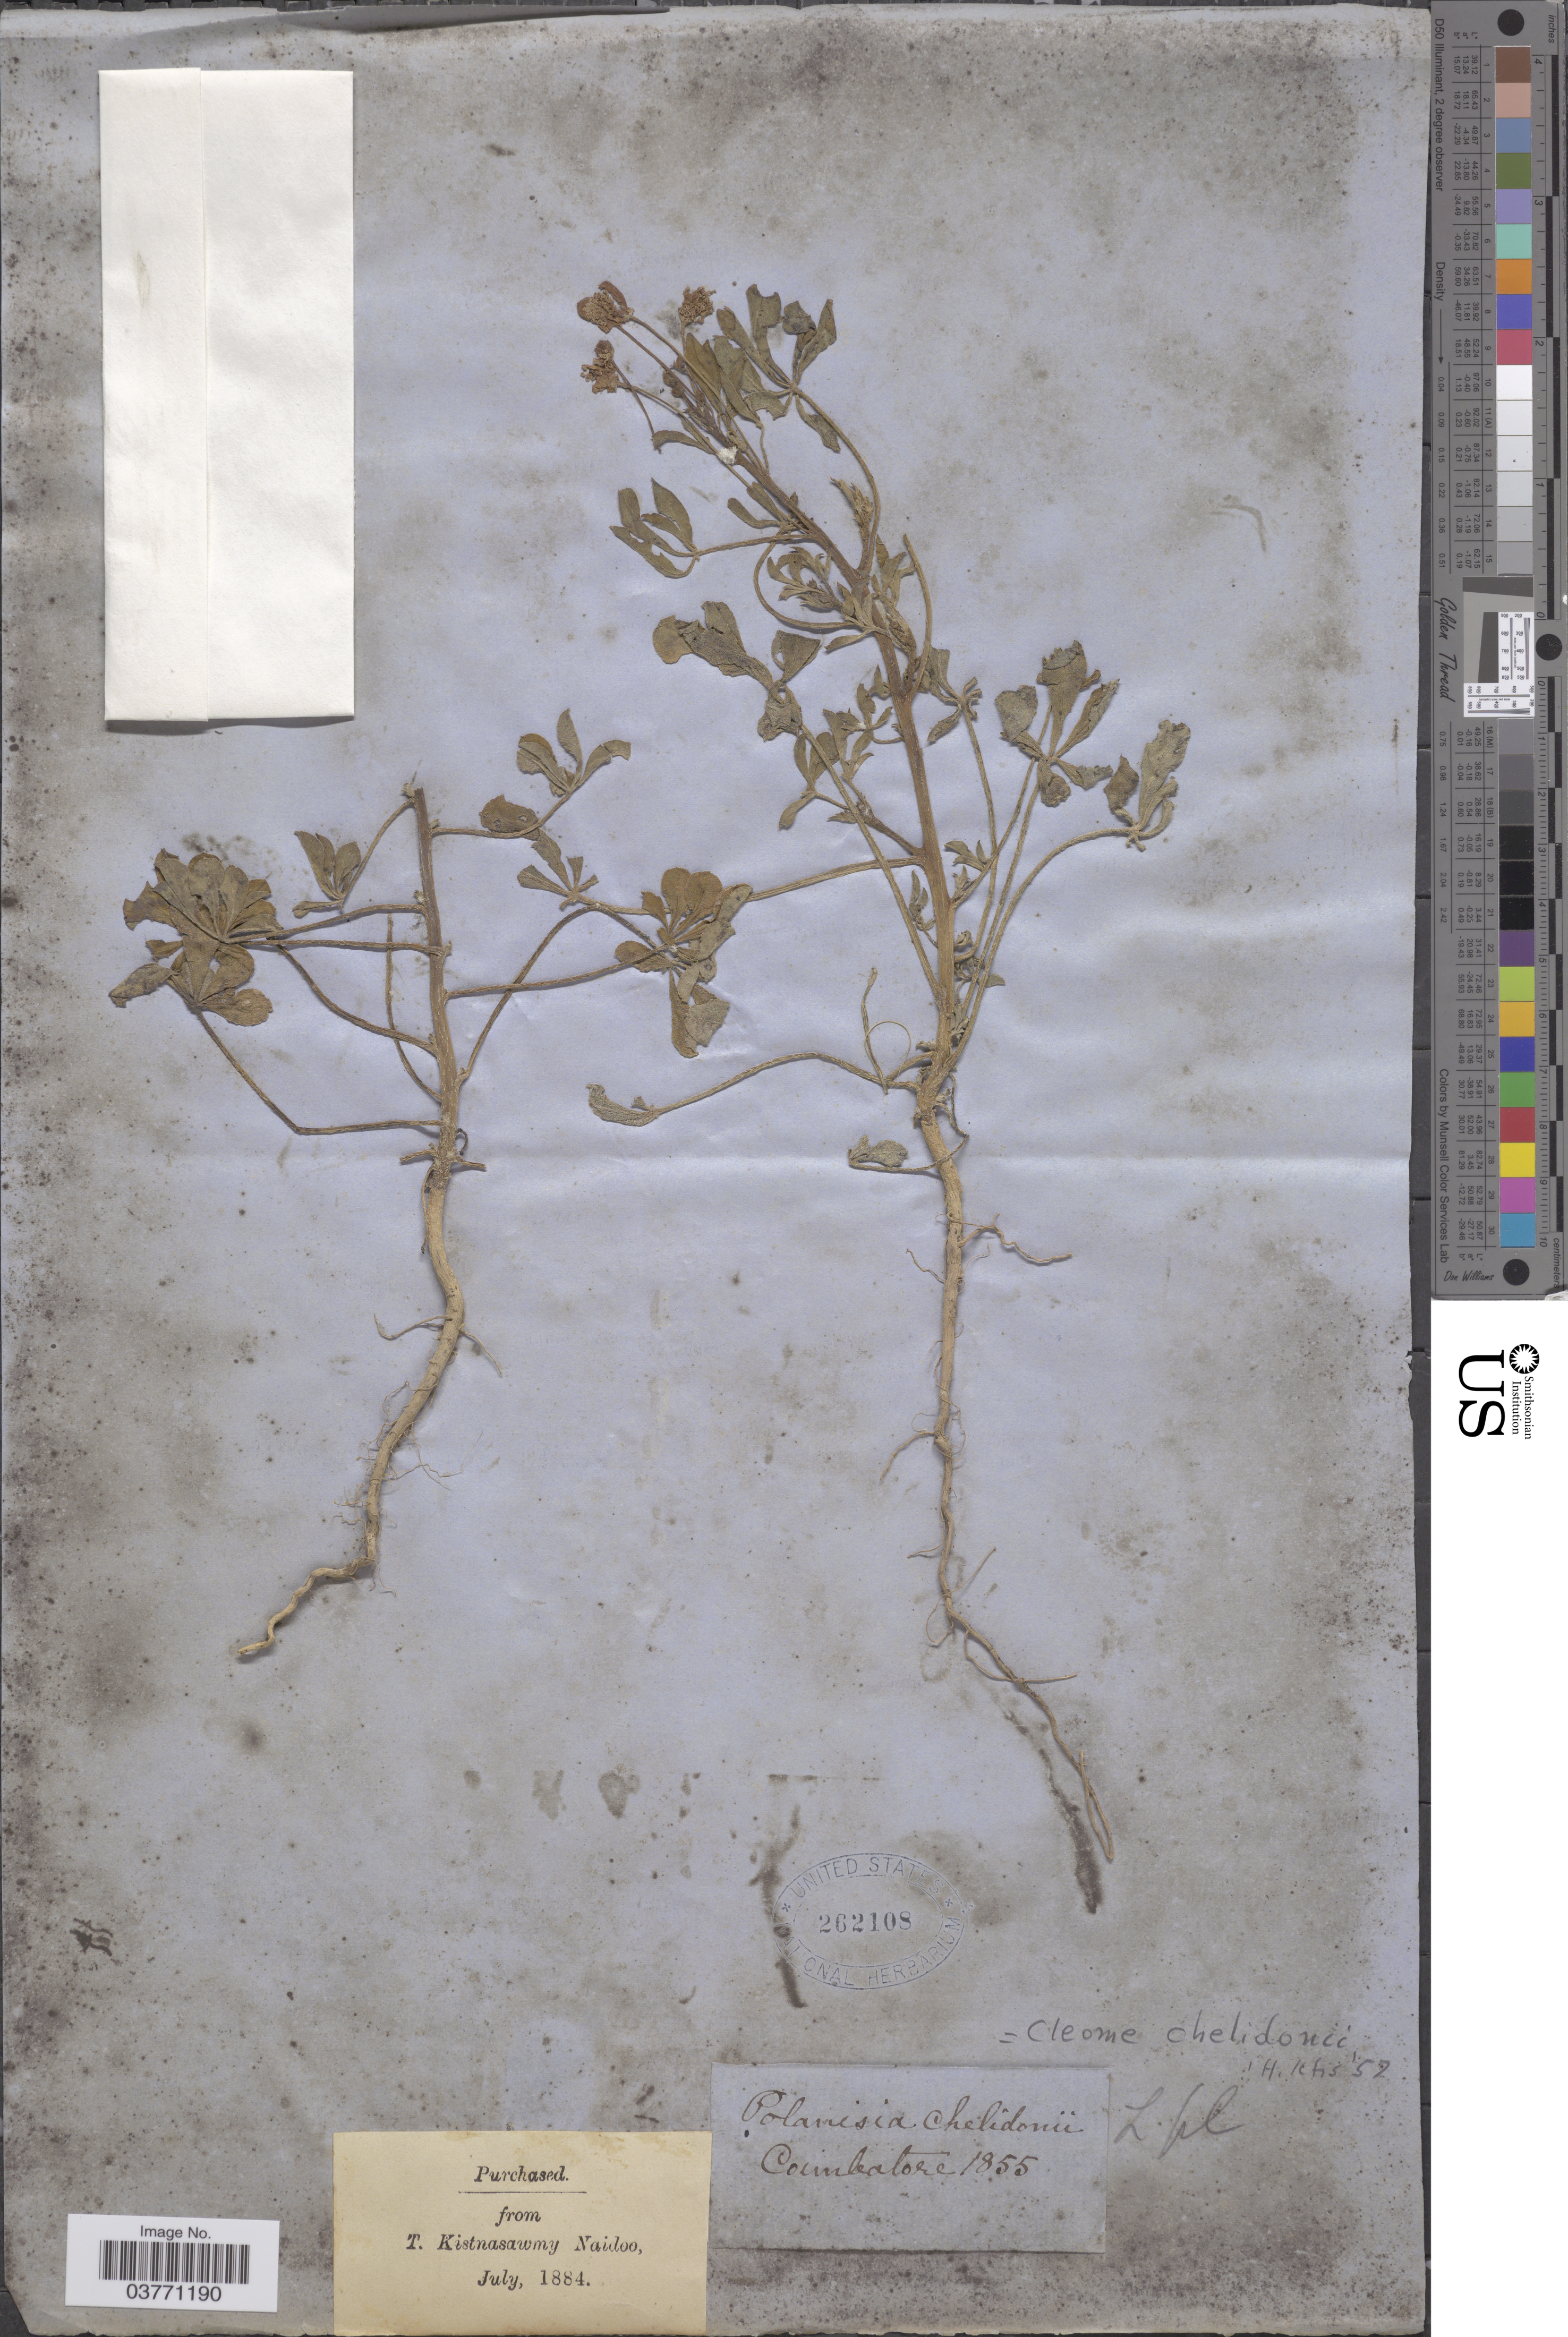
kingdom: Plantae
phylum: Tracheophyta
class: Magnoliopsida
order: Brassicales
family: Cleomaceae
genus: Corynandra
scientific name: Corynandra chelidonii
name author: (L. f.) Cochrane & Iltis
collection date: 1855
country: India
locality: Coimbatore.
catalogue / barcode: US 262108